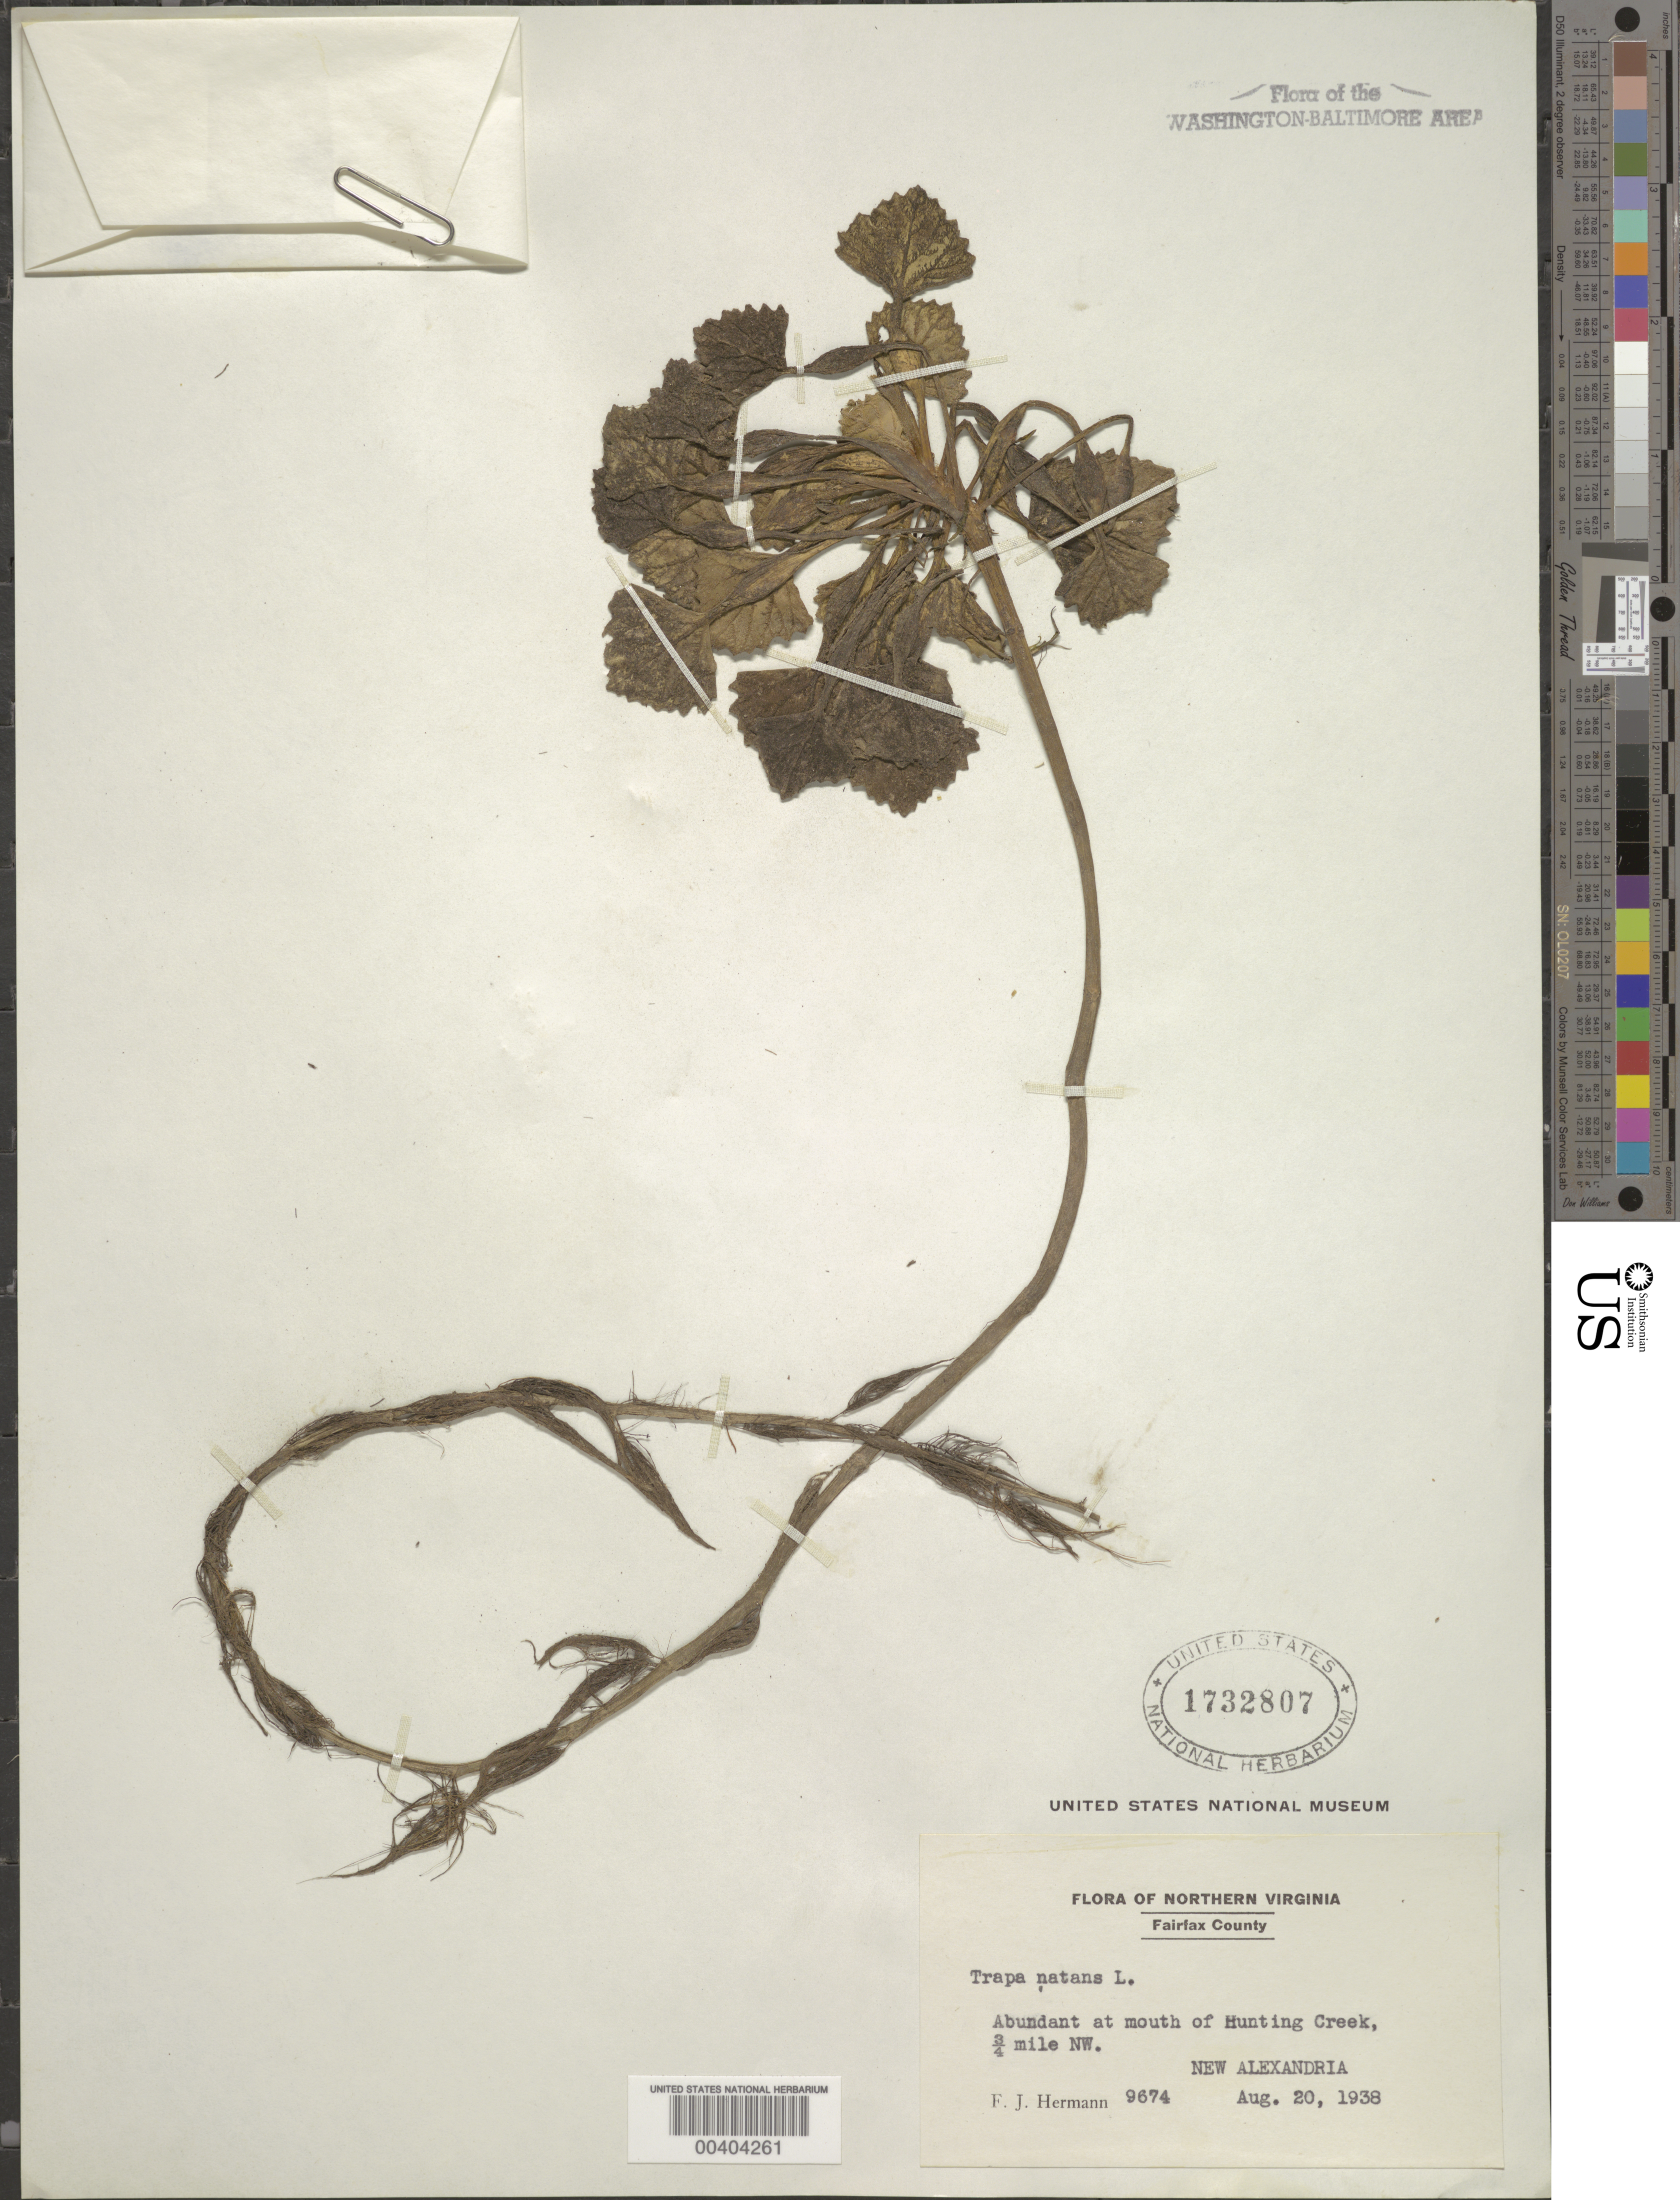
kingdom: Plantae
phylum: Tracheophyta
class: Magnoliopsida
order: Myrtales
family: Lythraceae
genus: Trapa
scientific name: Trapa natans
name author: L.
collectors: G. H. Shull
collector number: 36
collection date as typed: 10 Jul 1902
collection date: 1902-07-10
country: United States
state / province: Virginia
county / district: Fairfax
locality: Hunting Creek, .75 mi. NW, New Alexandria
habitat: Mouth ofcreek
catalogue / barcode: US 1732807